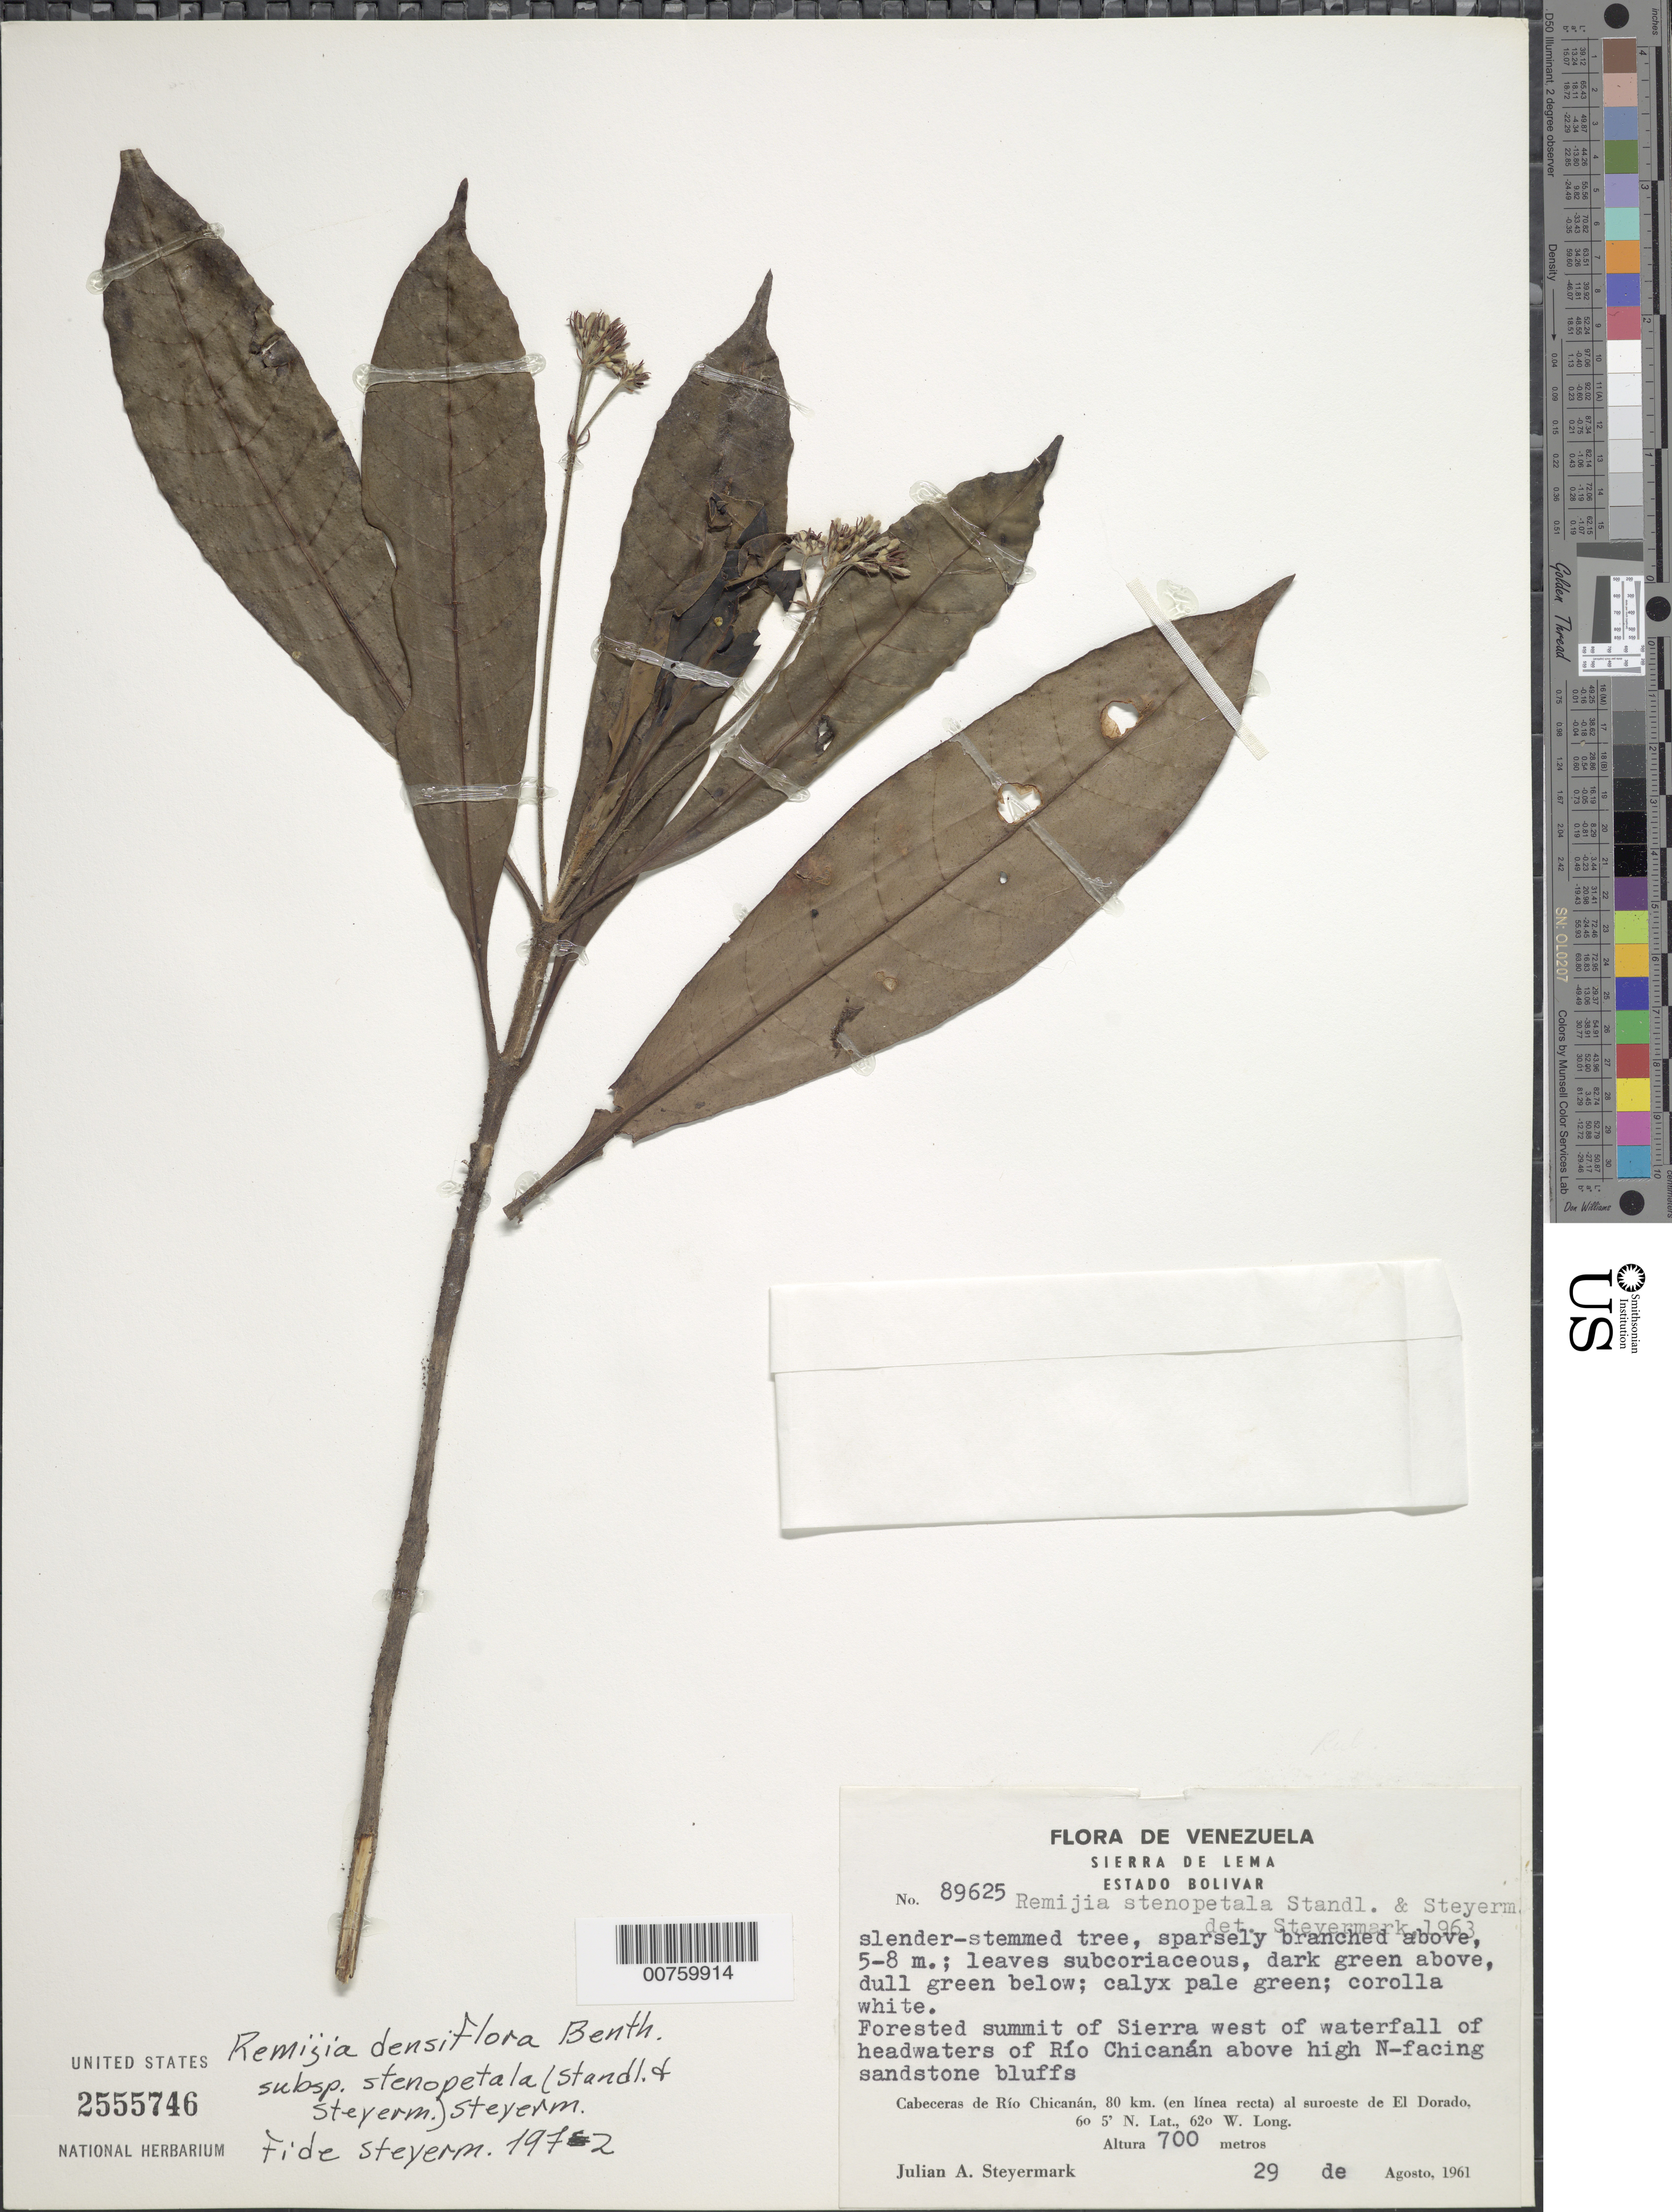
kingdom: Plantae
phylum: Tracheophyta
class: Magnoliopsida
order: Gentianales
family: Rubiaceae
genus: Remijia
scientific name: Remijia densiflora subsp. stenopetala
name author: (Standl. & Steyerm.) Steyerm.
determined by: Steyermark, Julian A., (VEN)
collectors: J. Steyermark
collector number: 89625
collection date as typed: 29-Aug-61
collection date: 1961-08-29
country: Venezuela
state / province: Bolívar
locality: Sierra de Lema, Cabeceras de Río Chicanán, 80 km to the SW of El Dorado; west of waterfall of headwaters of Río Chicanan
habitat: Above high N-facing sandstone bluffs; forested summit of sierra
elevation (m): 700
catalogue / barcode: US 2555746